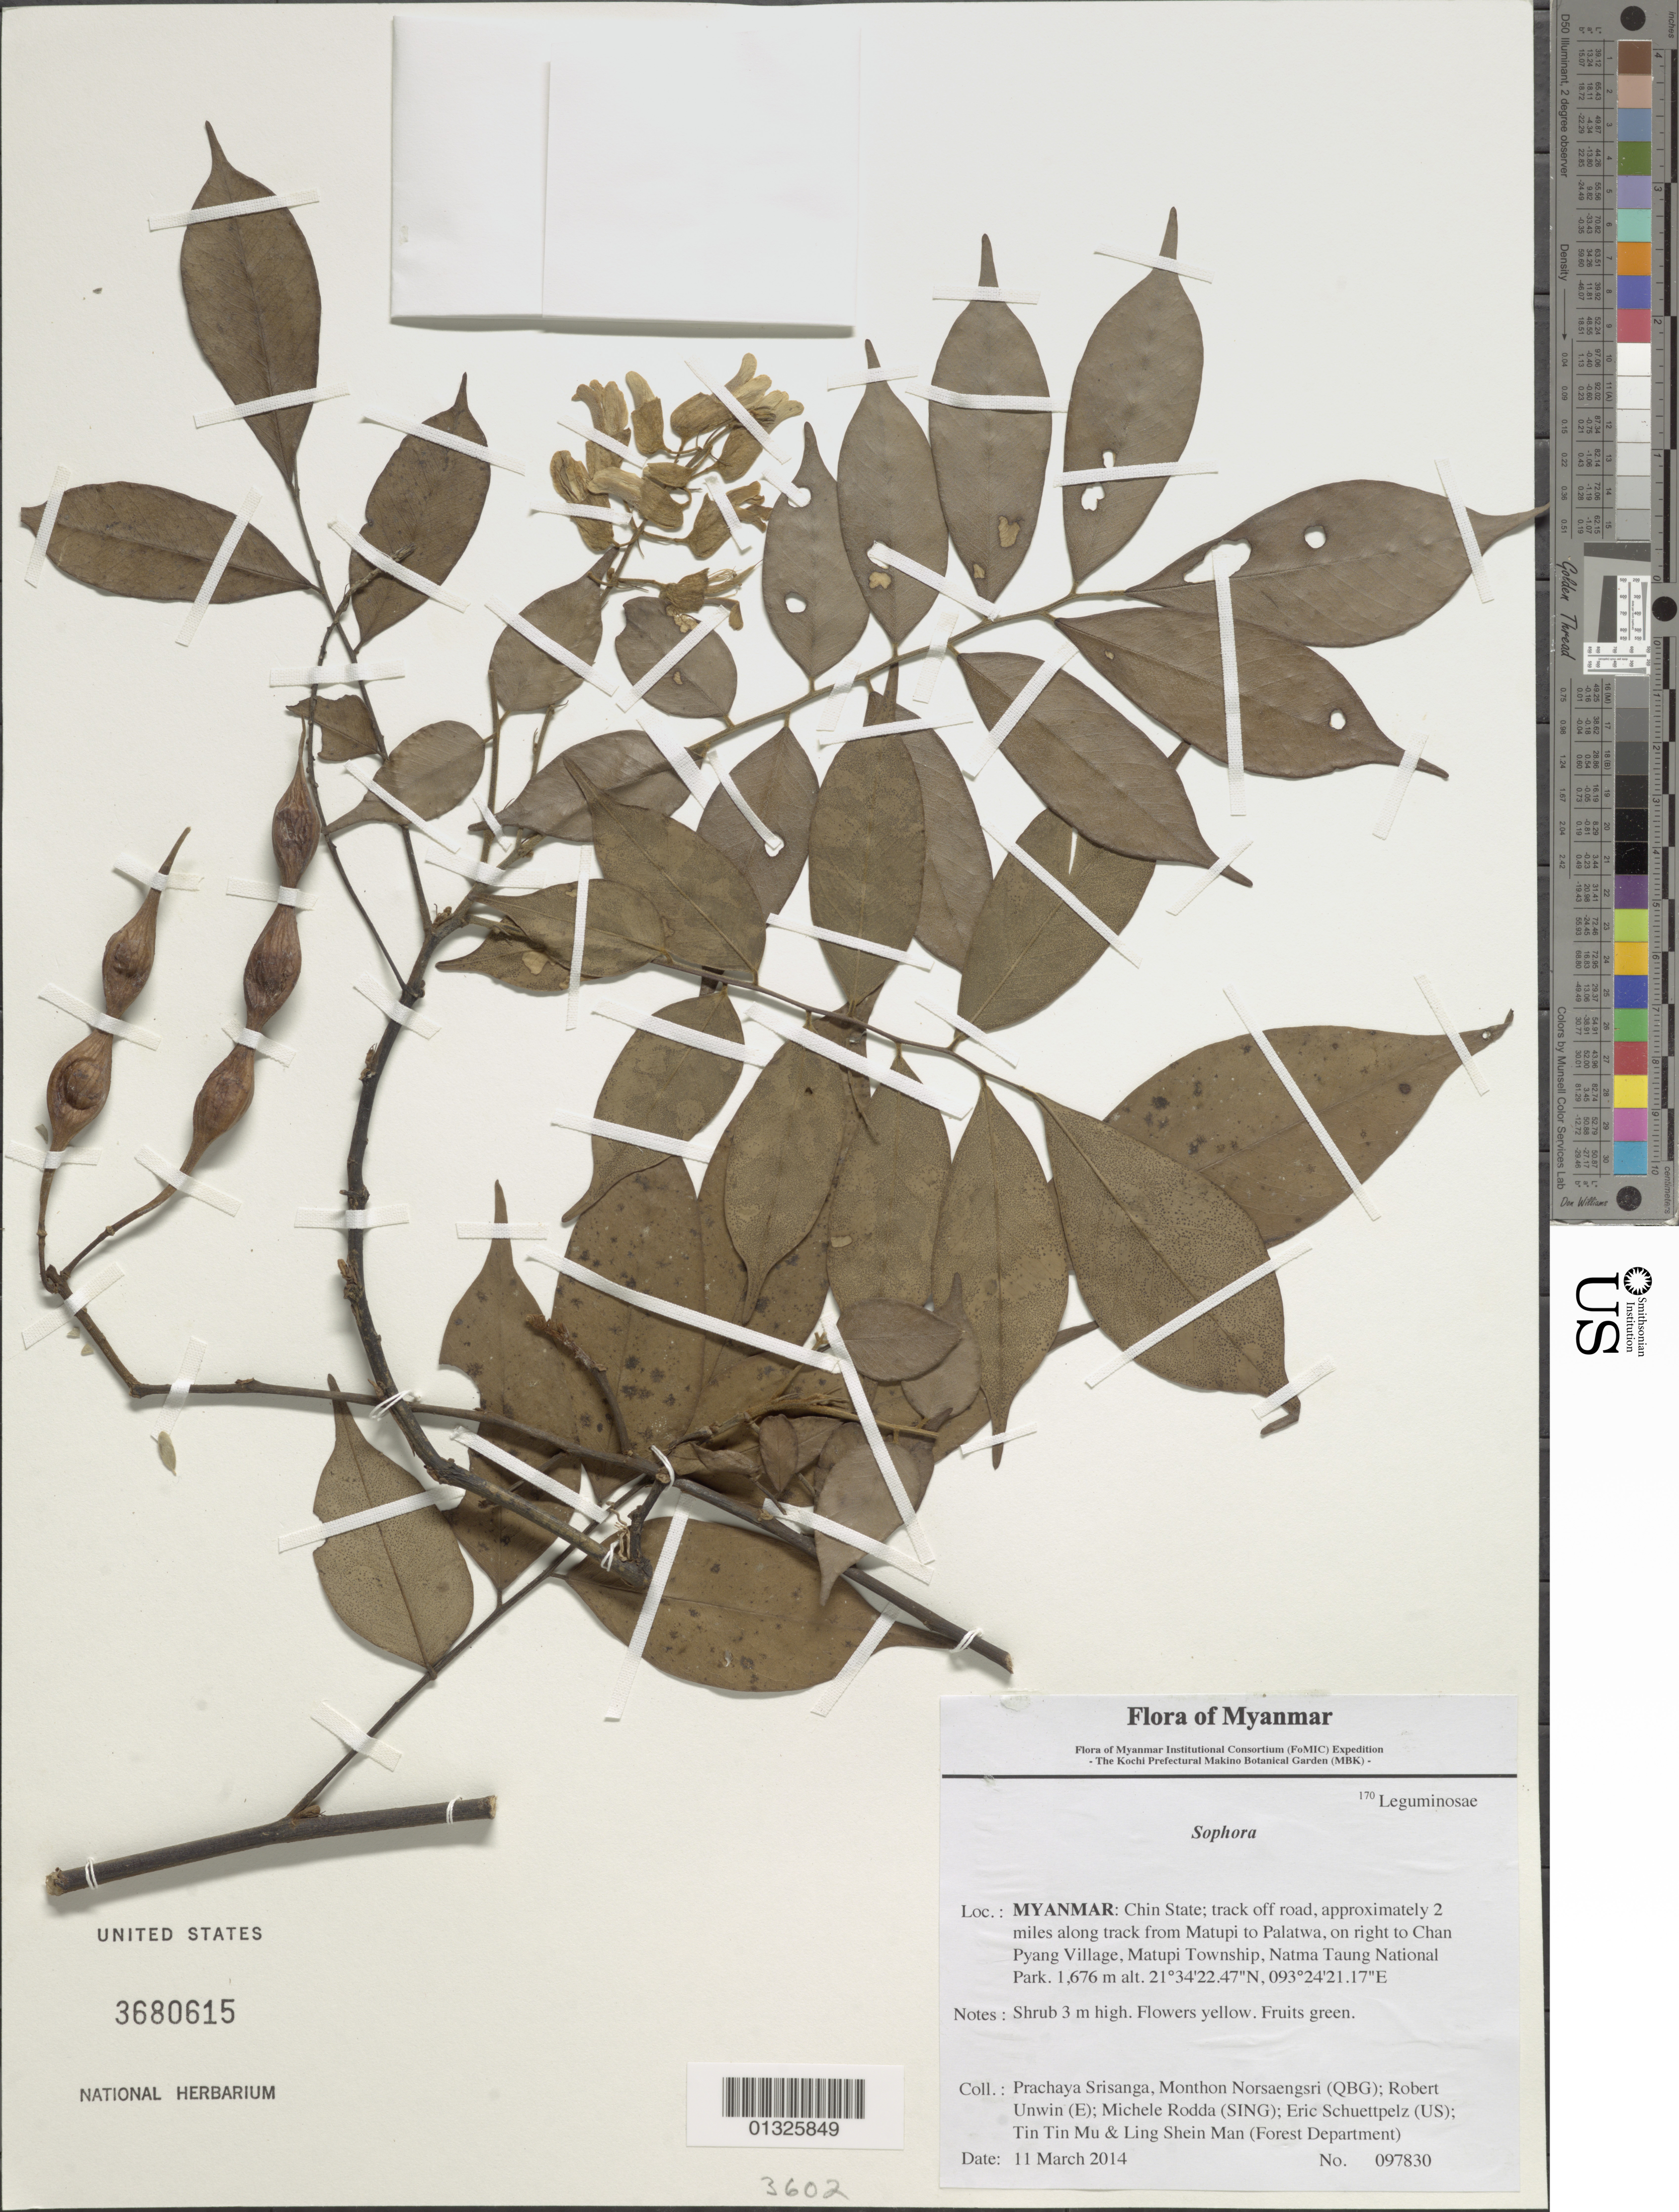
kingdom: Plantae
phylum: Tracheophyta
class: Magnoliopsida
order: Fabales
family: Fabaceae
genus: Sophora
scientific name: Sophora sp.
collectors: P. Srisanga, M. Norsaengsri, R. Unwin, M. Rodda, E. Schuettpelz, Tin Tin Mu & Ling Shein Man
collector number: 97830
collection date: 2014-03-11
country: Myanmar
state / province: Chin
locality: Track off road, approximately 2 miles along track from Matupi to Palatwa, on right to Chan Pyang Village, Matupi Township, Natma Taung National Park.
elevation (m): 1676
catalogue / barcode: US 3680615